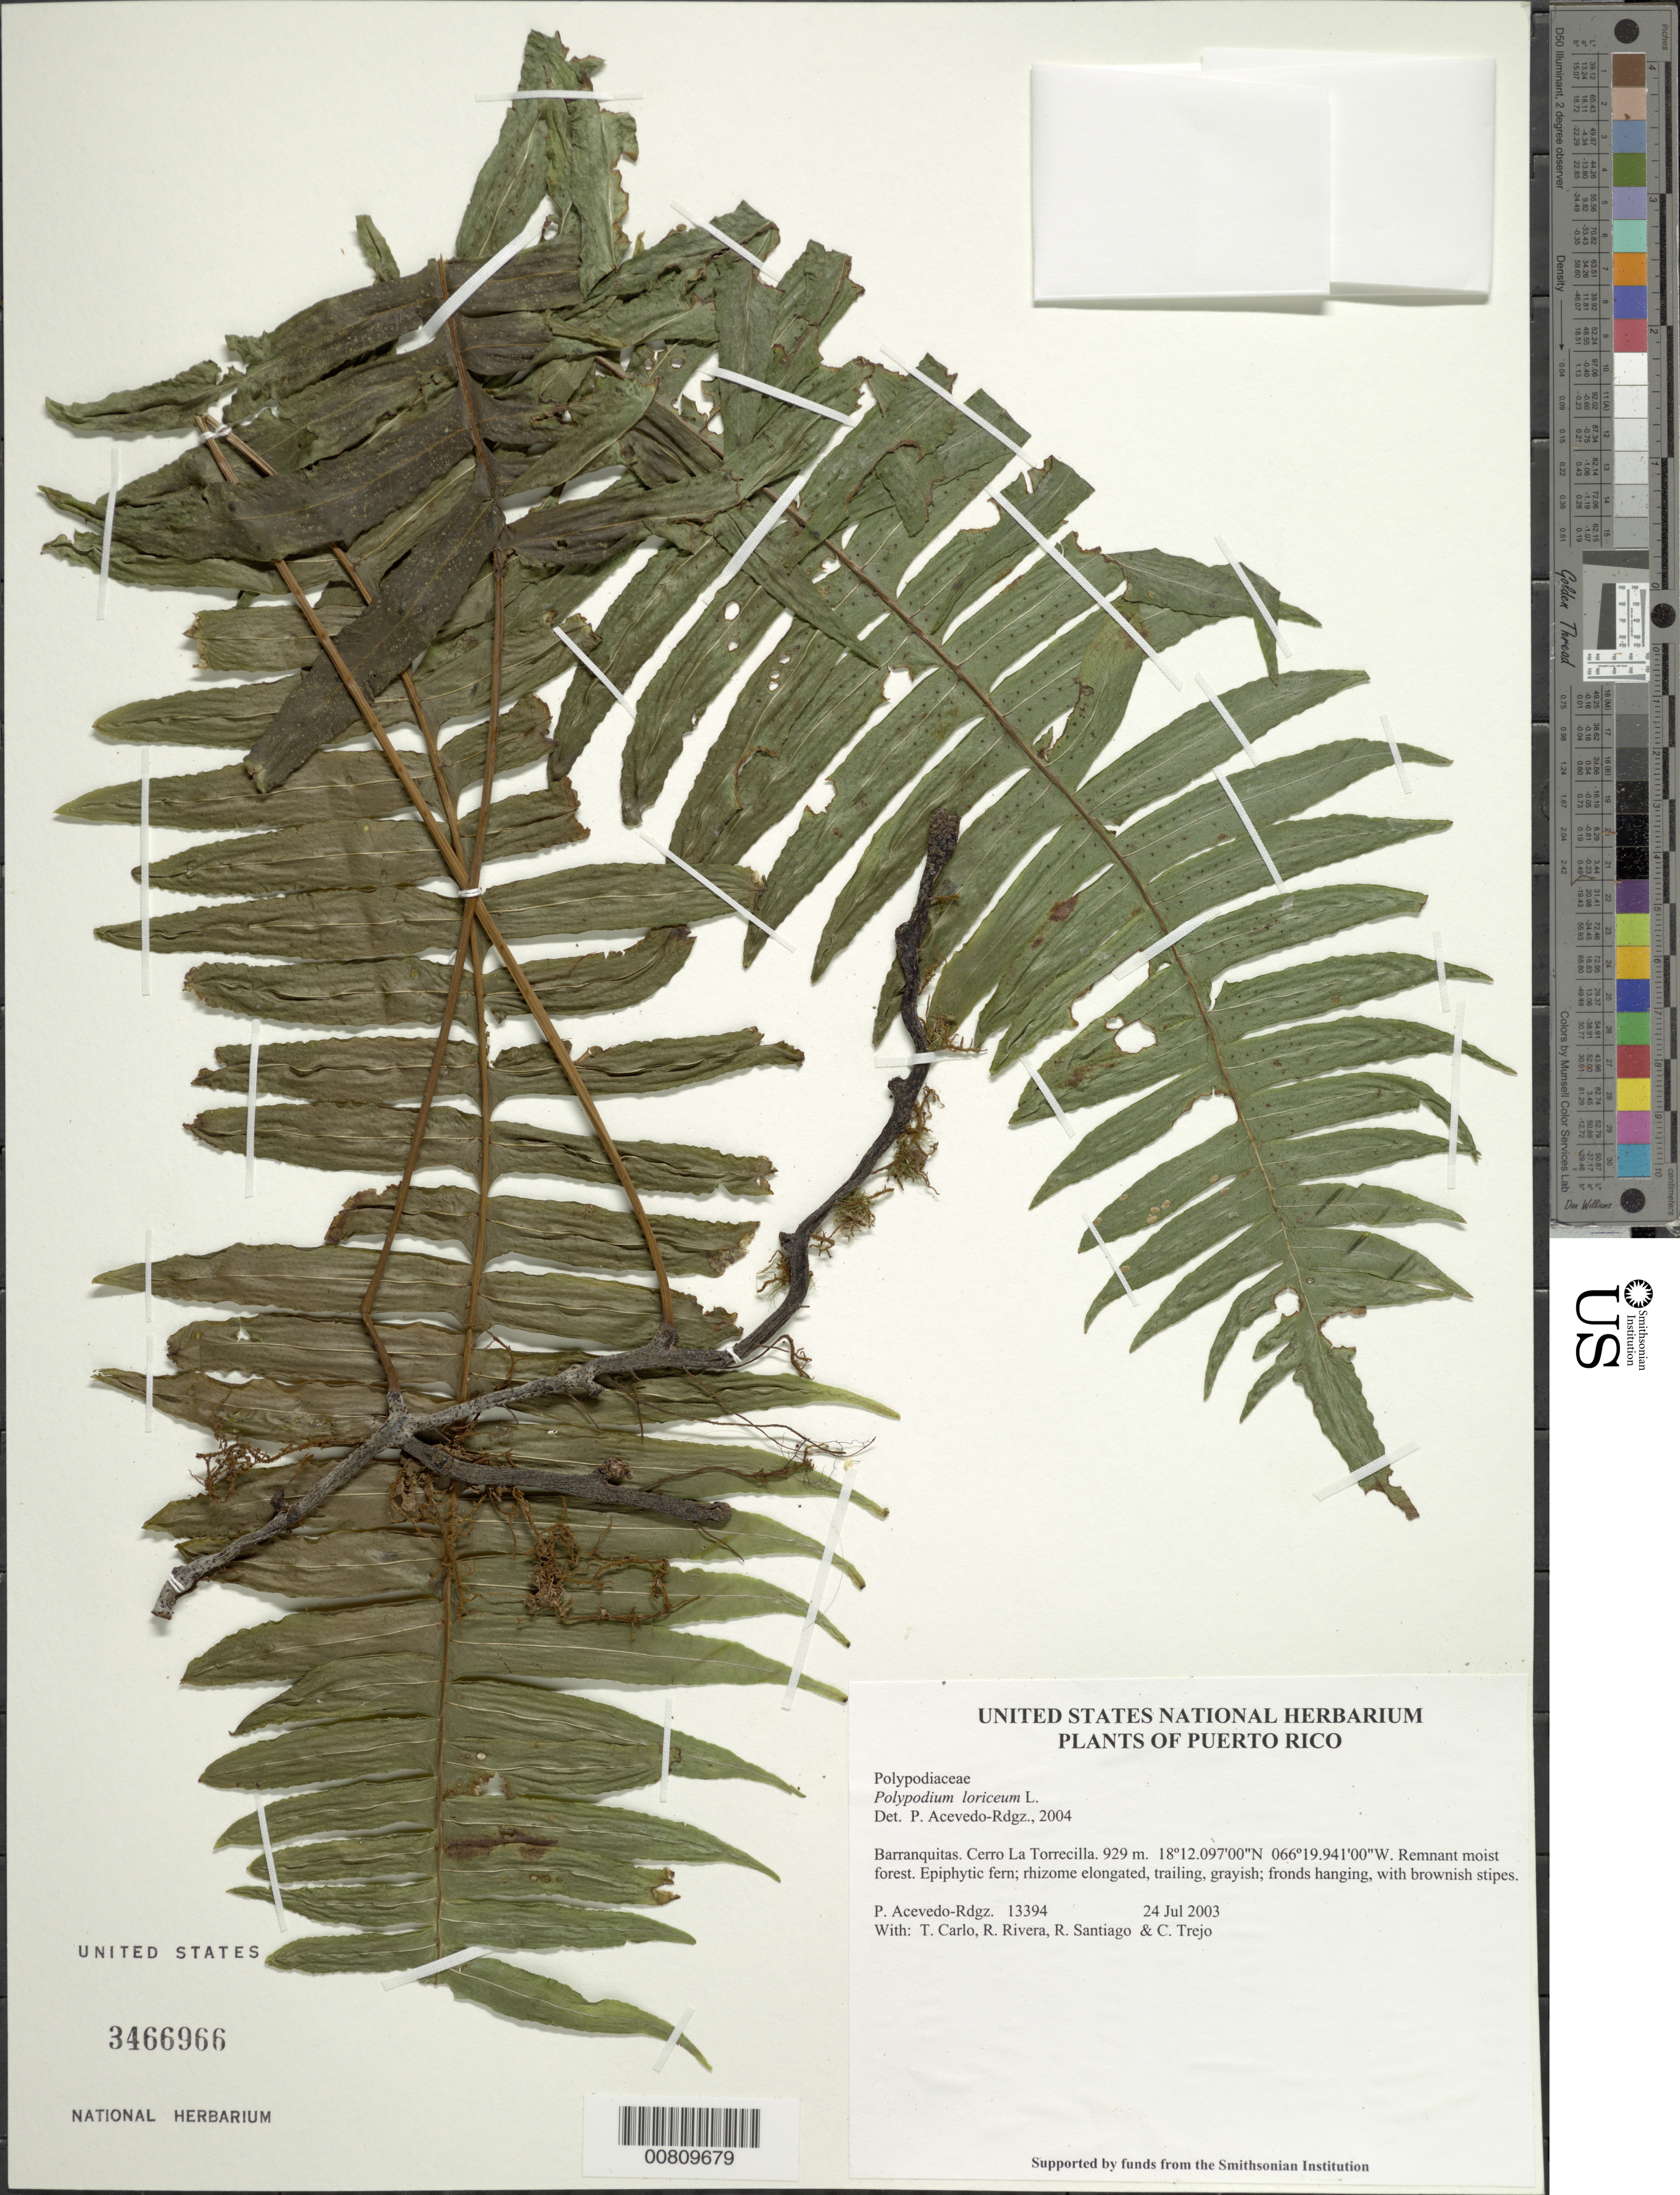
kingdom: Plantae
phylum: Tracheophyta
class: Polypodiopsida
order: Polypodiales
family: Polypodiaceae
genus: Serpocaulon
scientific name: Serpocaulon loriceum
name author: (L.) A.R. Sm.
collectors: P. Acevedo-Rodr., T. Carlo, R. Rivera, R. Santiago & C. Trejo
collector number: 13394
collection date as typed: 24 Jul 2003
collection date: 2003-07-24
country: Puerto Rico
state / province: Barranquitas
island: Puerto Rico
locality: Barranquitas. Cerro La Torrecilla.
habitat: Remnant moist forest.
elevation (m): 929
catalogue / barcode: US 3466966